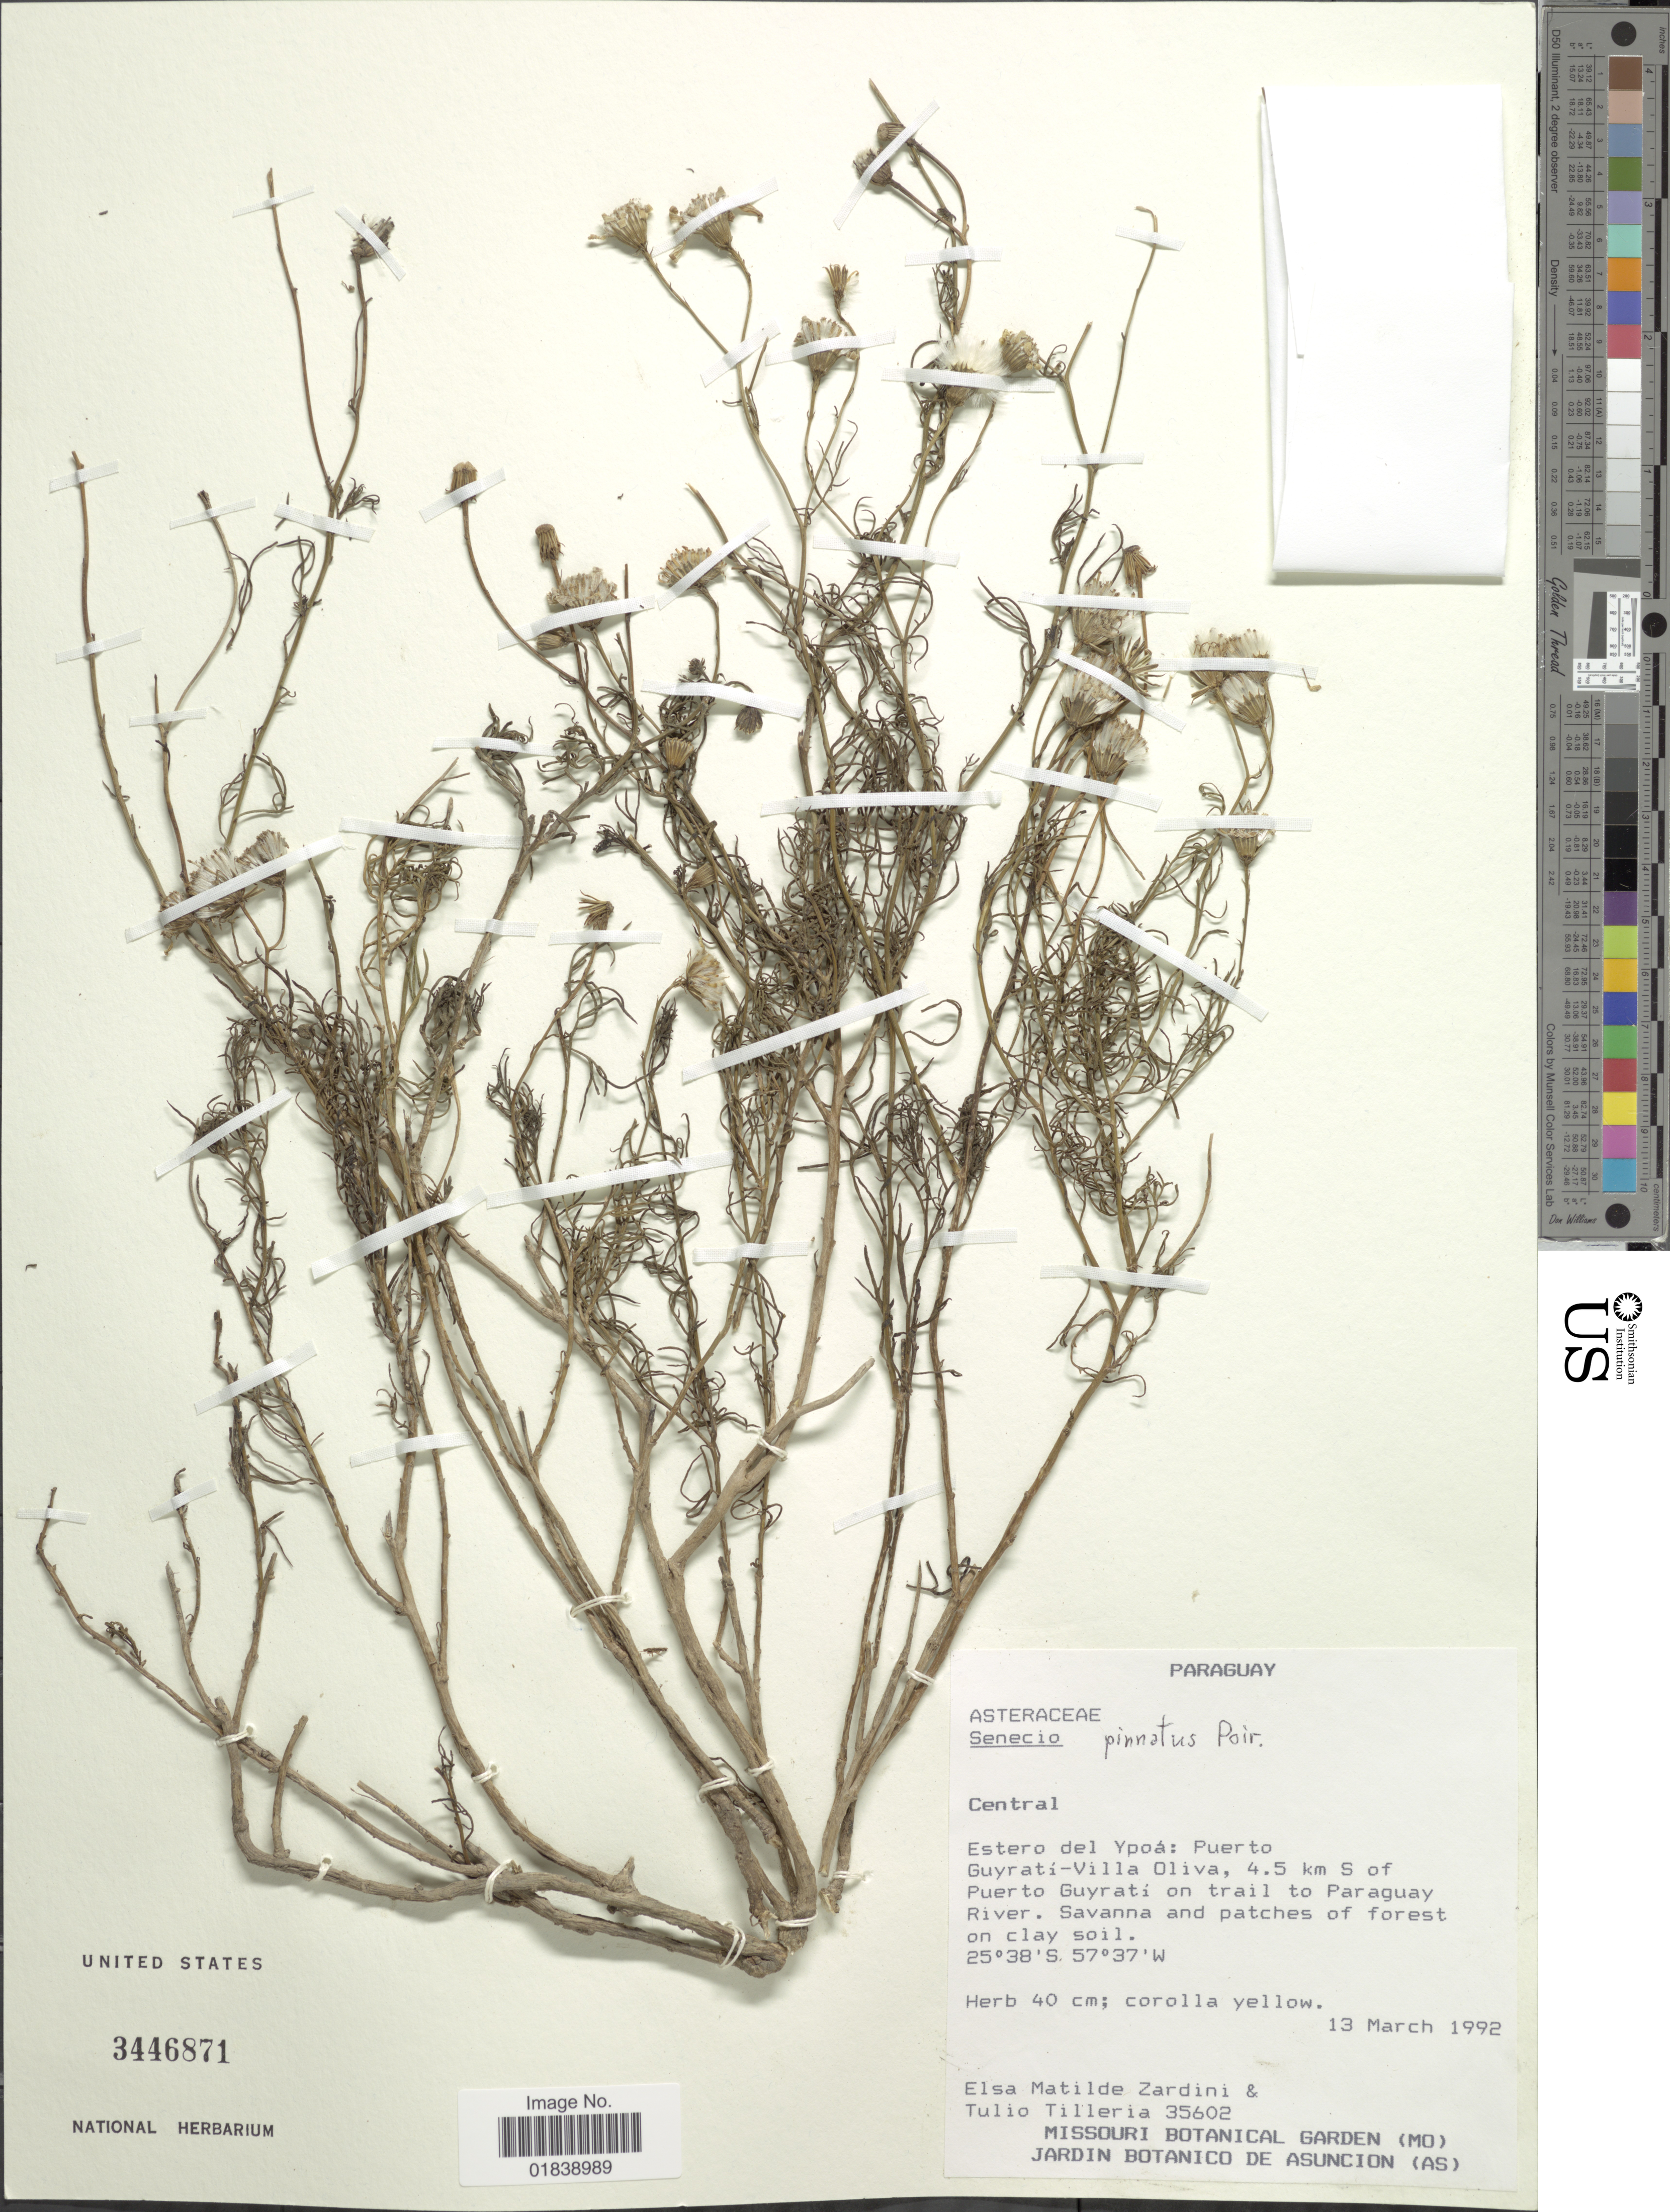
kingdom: Plantae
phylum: Tracheophyta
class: Magnoliopsida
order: Asterales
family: Asteraceae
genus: Senecio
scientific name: Senecio pinnatus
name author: Poir.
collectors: E. M. Zardini & T. Tilleria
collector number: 35602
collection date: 1992-03-13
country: Paraguay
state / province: Central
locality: Estero del Ypoa, Puerto Guyrati-Villa Oliva, 4.5 km S of Puerto Guyrati on trail to Paraguay River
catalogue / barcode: US 3446871